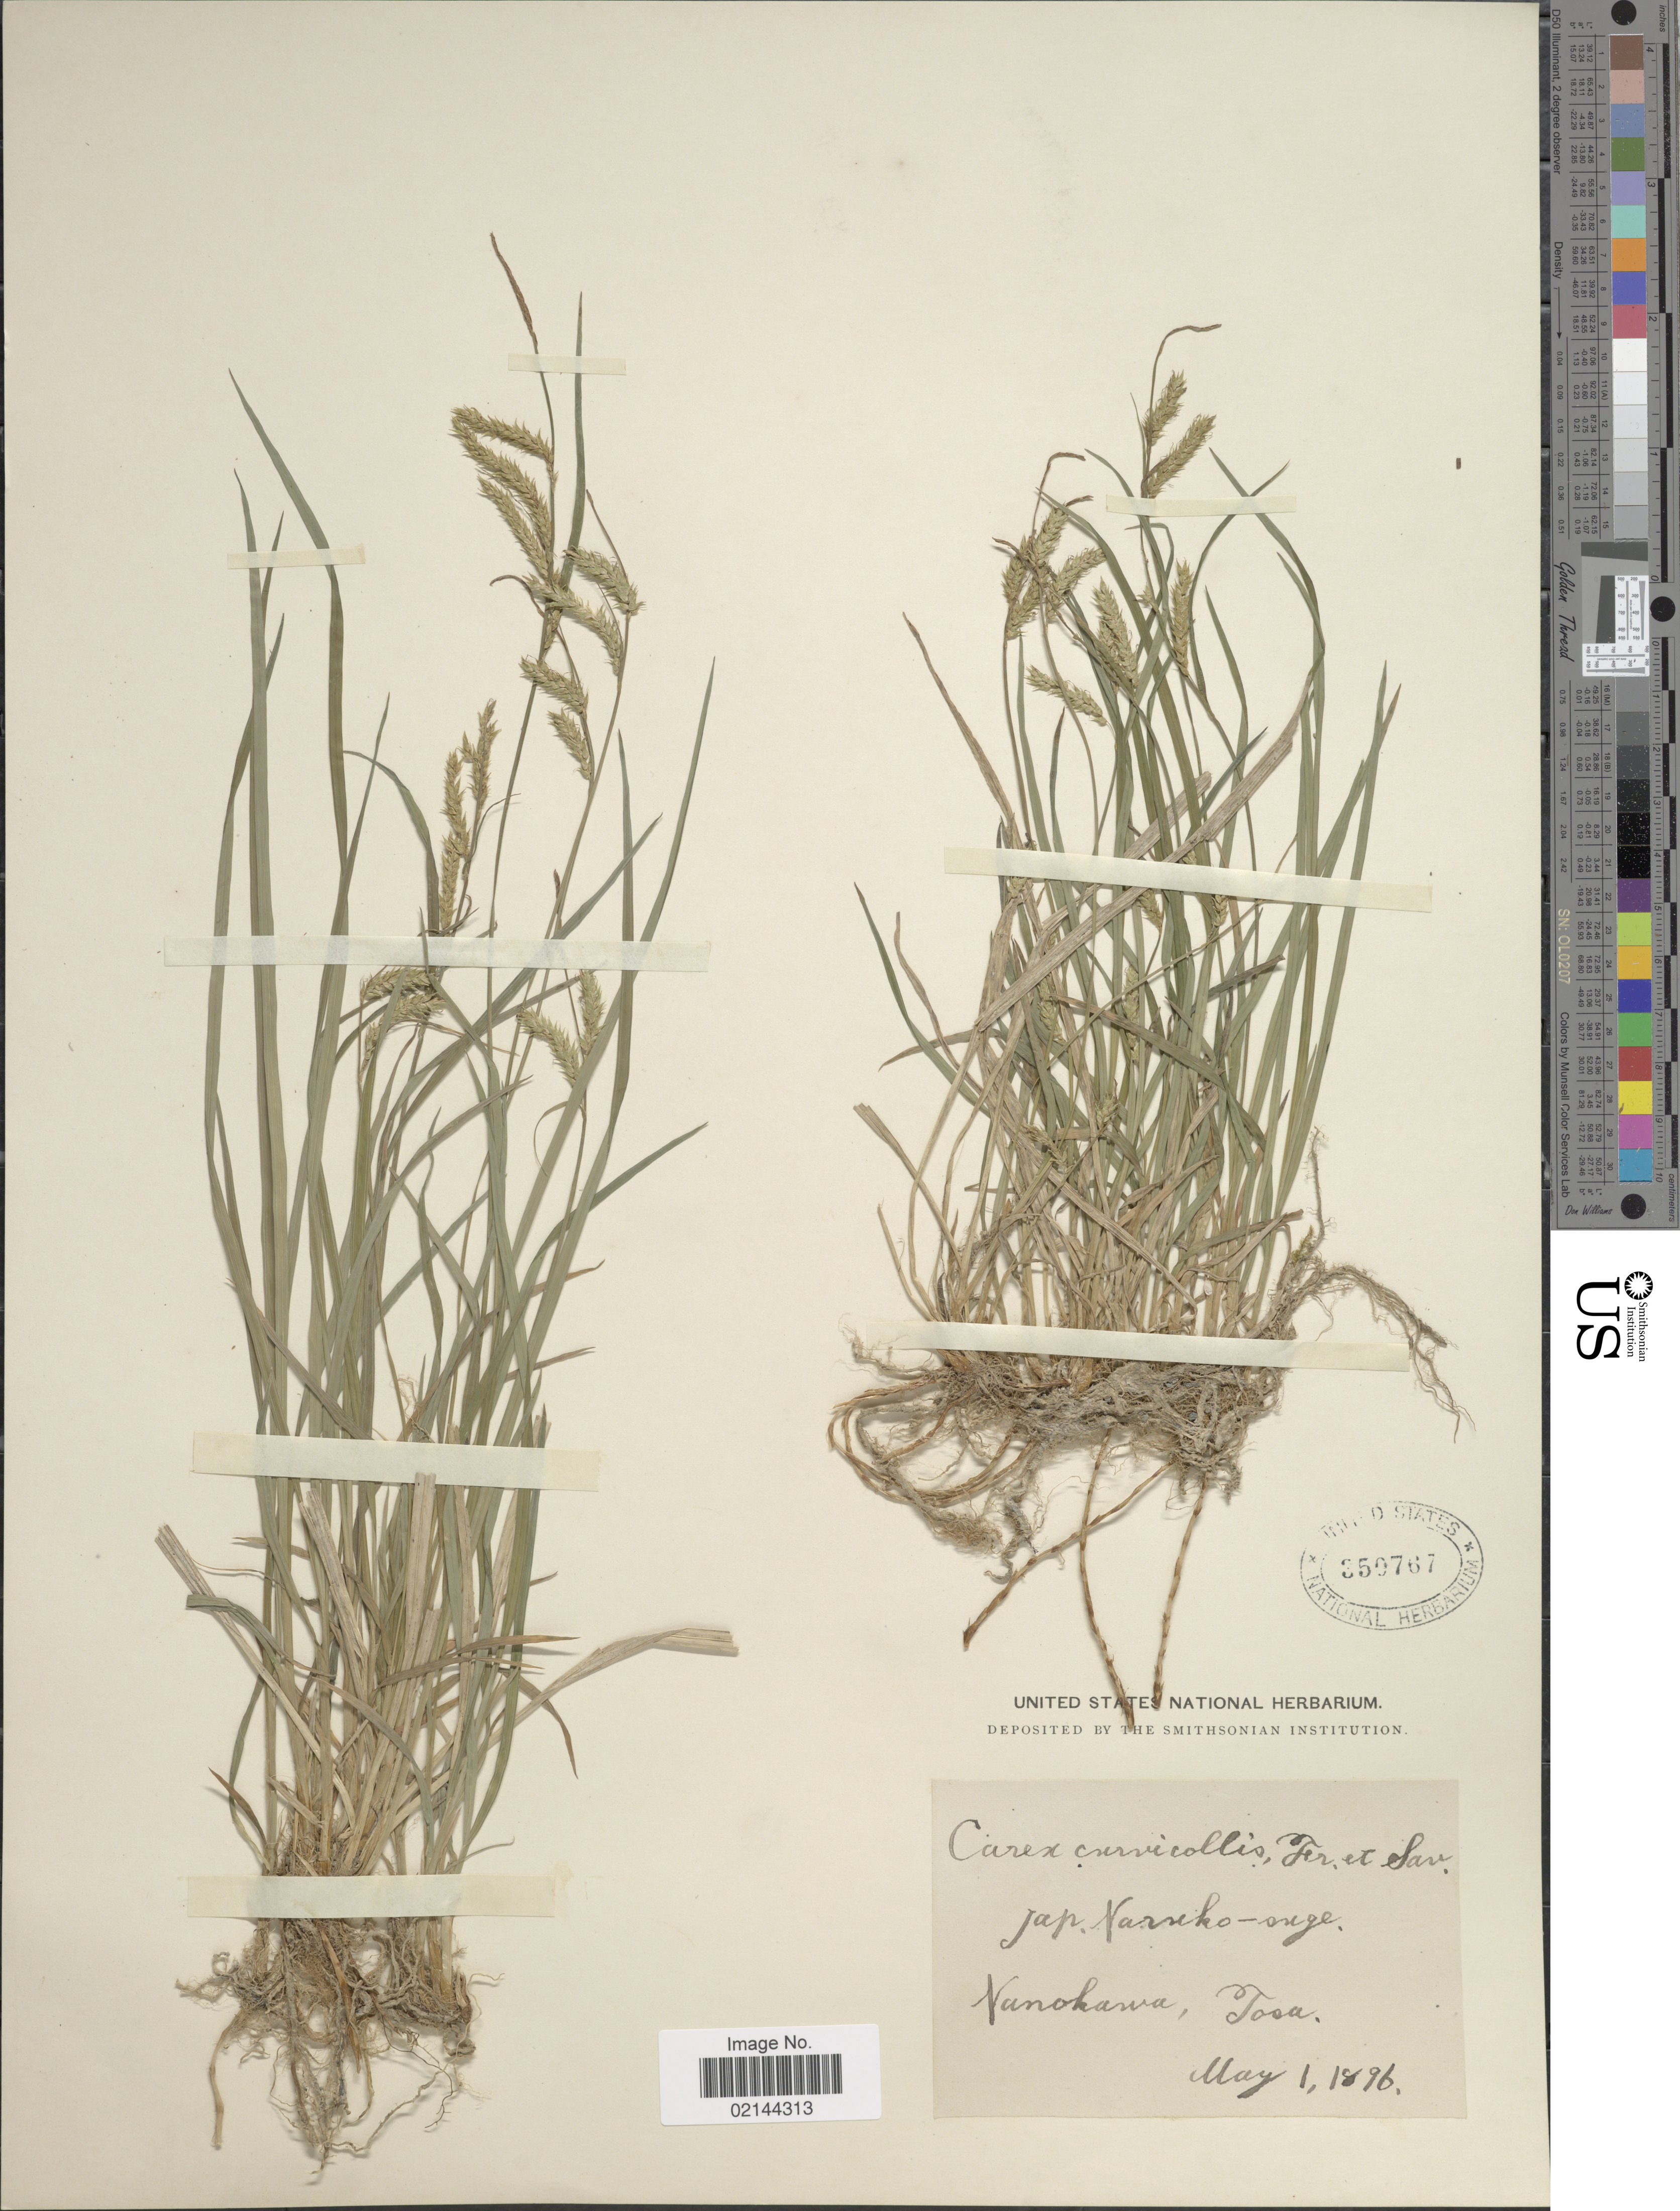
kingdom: Plantae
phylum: Tracheophyta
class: Liliopsida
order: Poales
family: Cyperaceae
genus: Carex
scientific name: Carex curvicollis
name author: Franch. & Sav.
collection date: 1896-05-01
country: Japan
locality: Nanokawa, Tosa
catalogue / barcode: US 359767